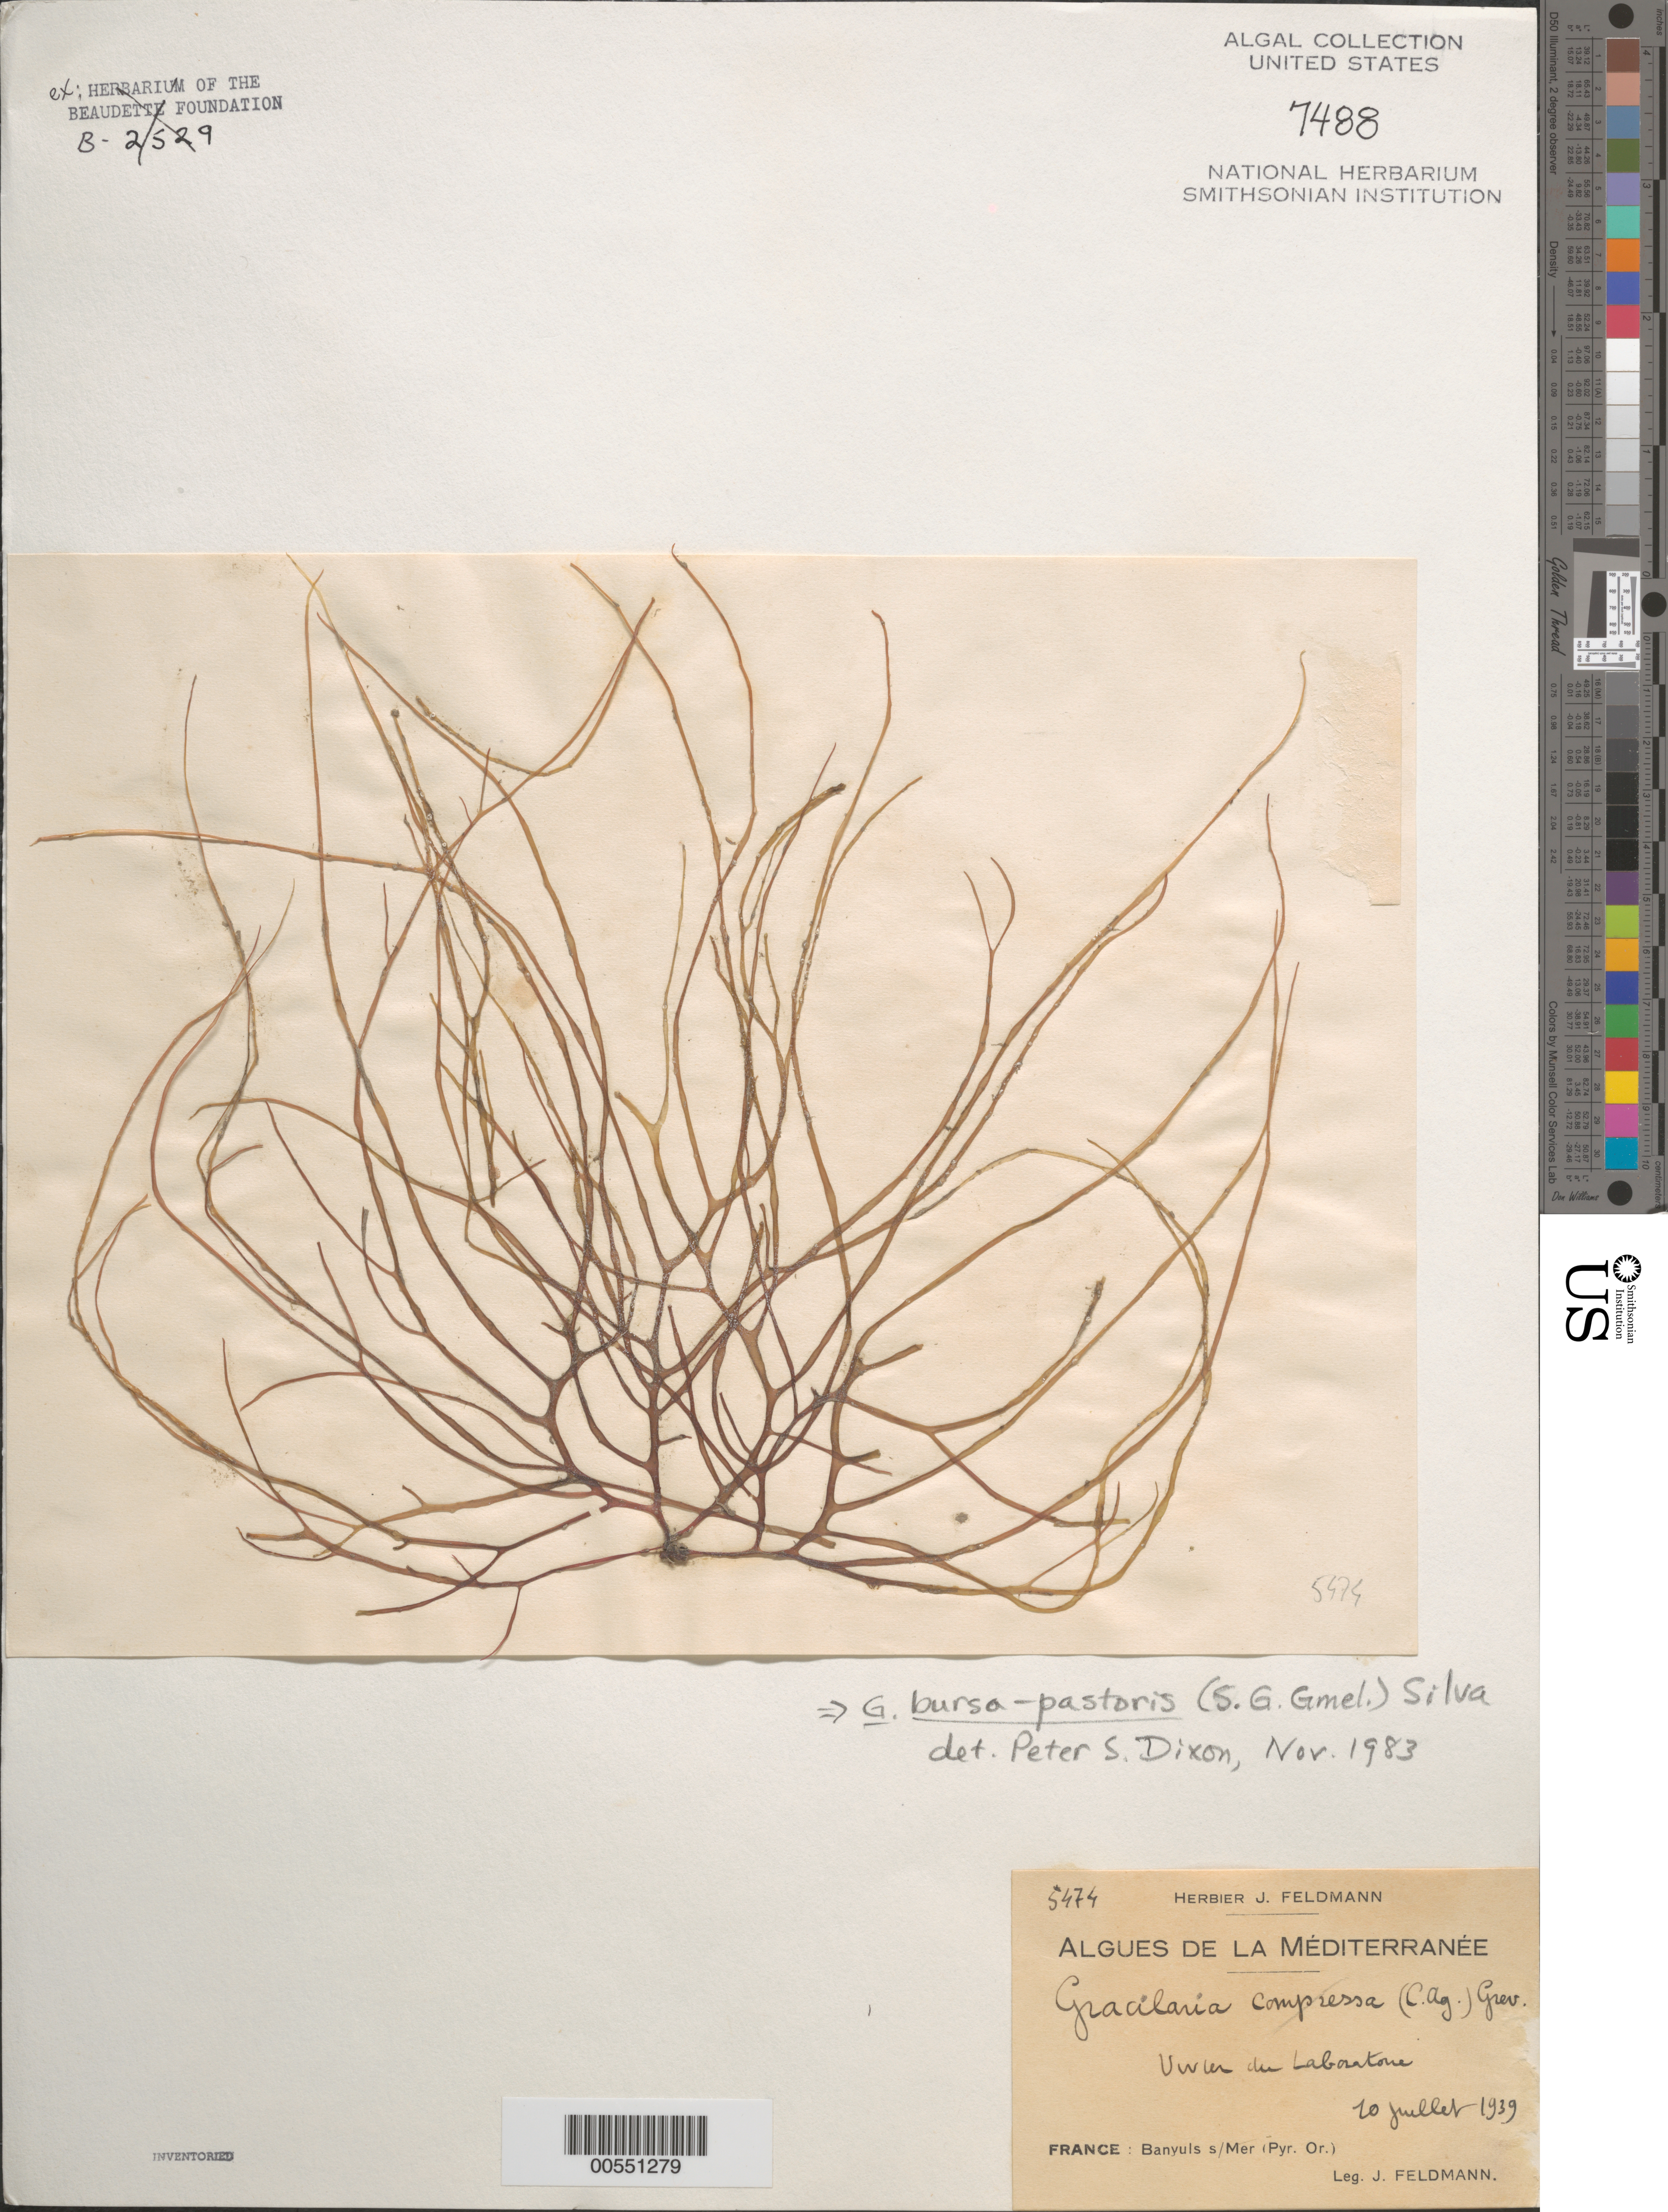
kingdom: Plantae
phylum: Rhodophyta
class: Florideophyceae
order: Gracilariales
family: Gracilariaceae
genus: Gracilaria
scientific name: Gracilaria bursa-pastoris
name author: (S.G. Gmel.) P.C. Silva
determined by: Dixon, P. S.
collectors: J. Feldmann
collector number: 5474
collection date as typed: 10 Jul 1939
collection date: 1939-07-10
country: France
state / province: Occitanie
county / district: Pyrénées-Orientales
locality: Banyuls-sur-Mer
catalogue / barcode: US 7488